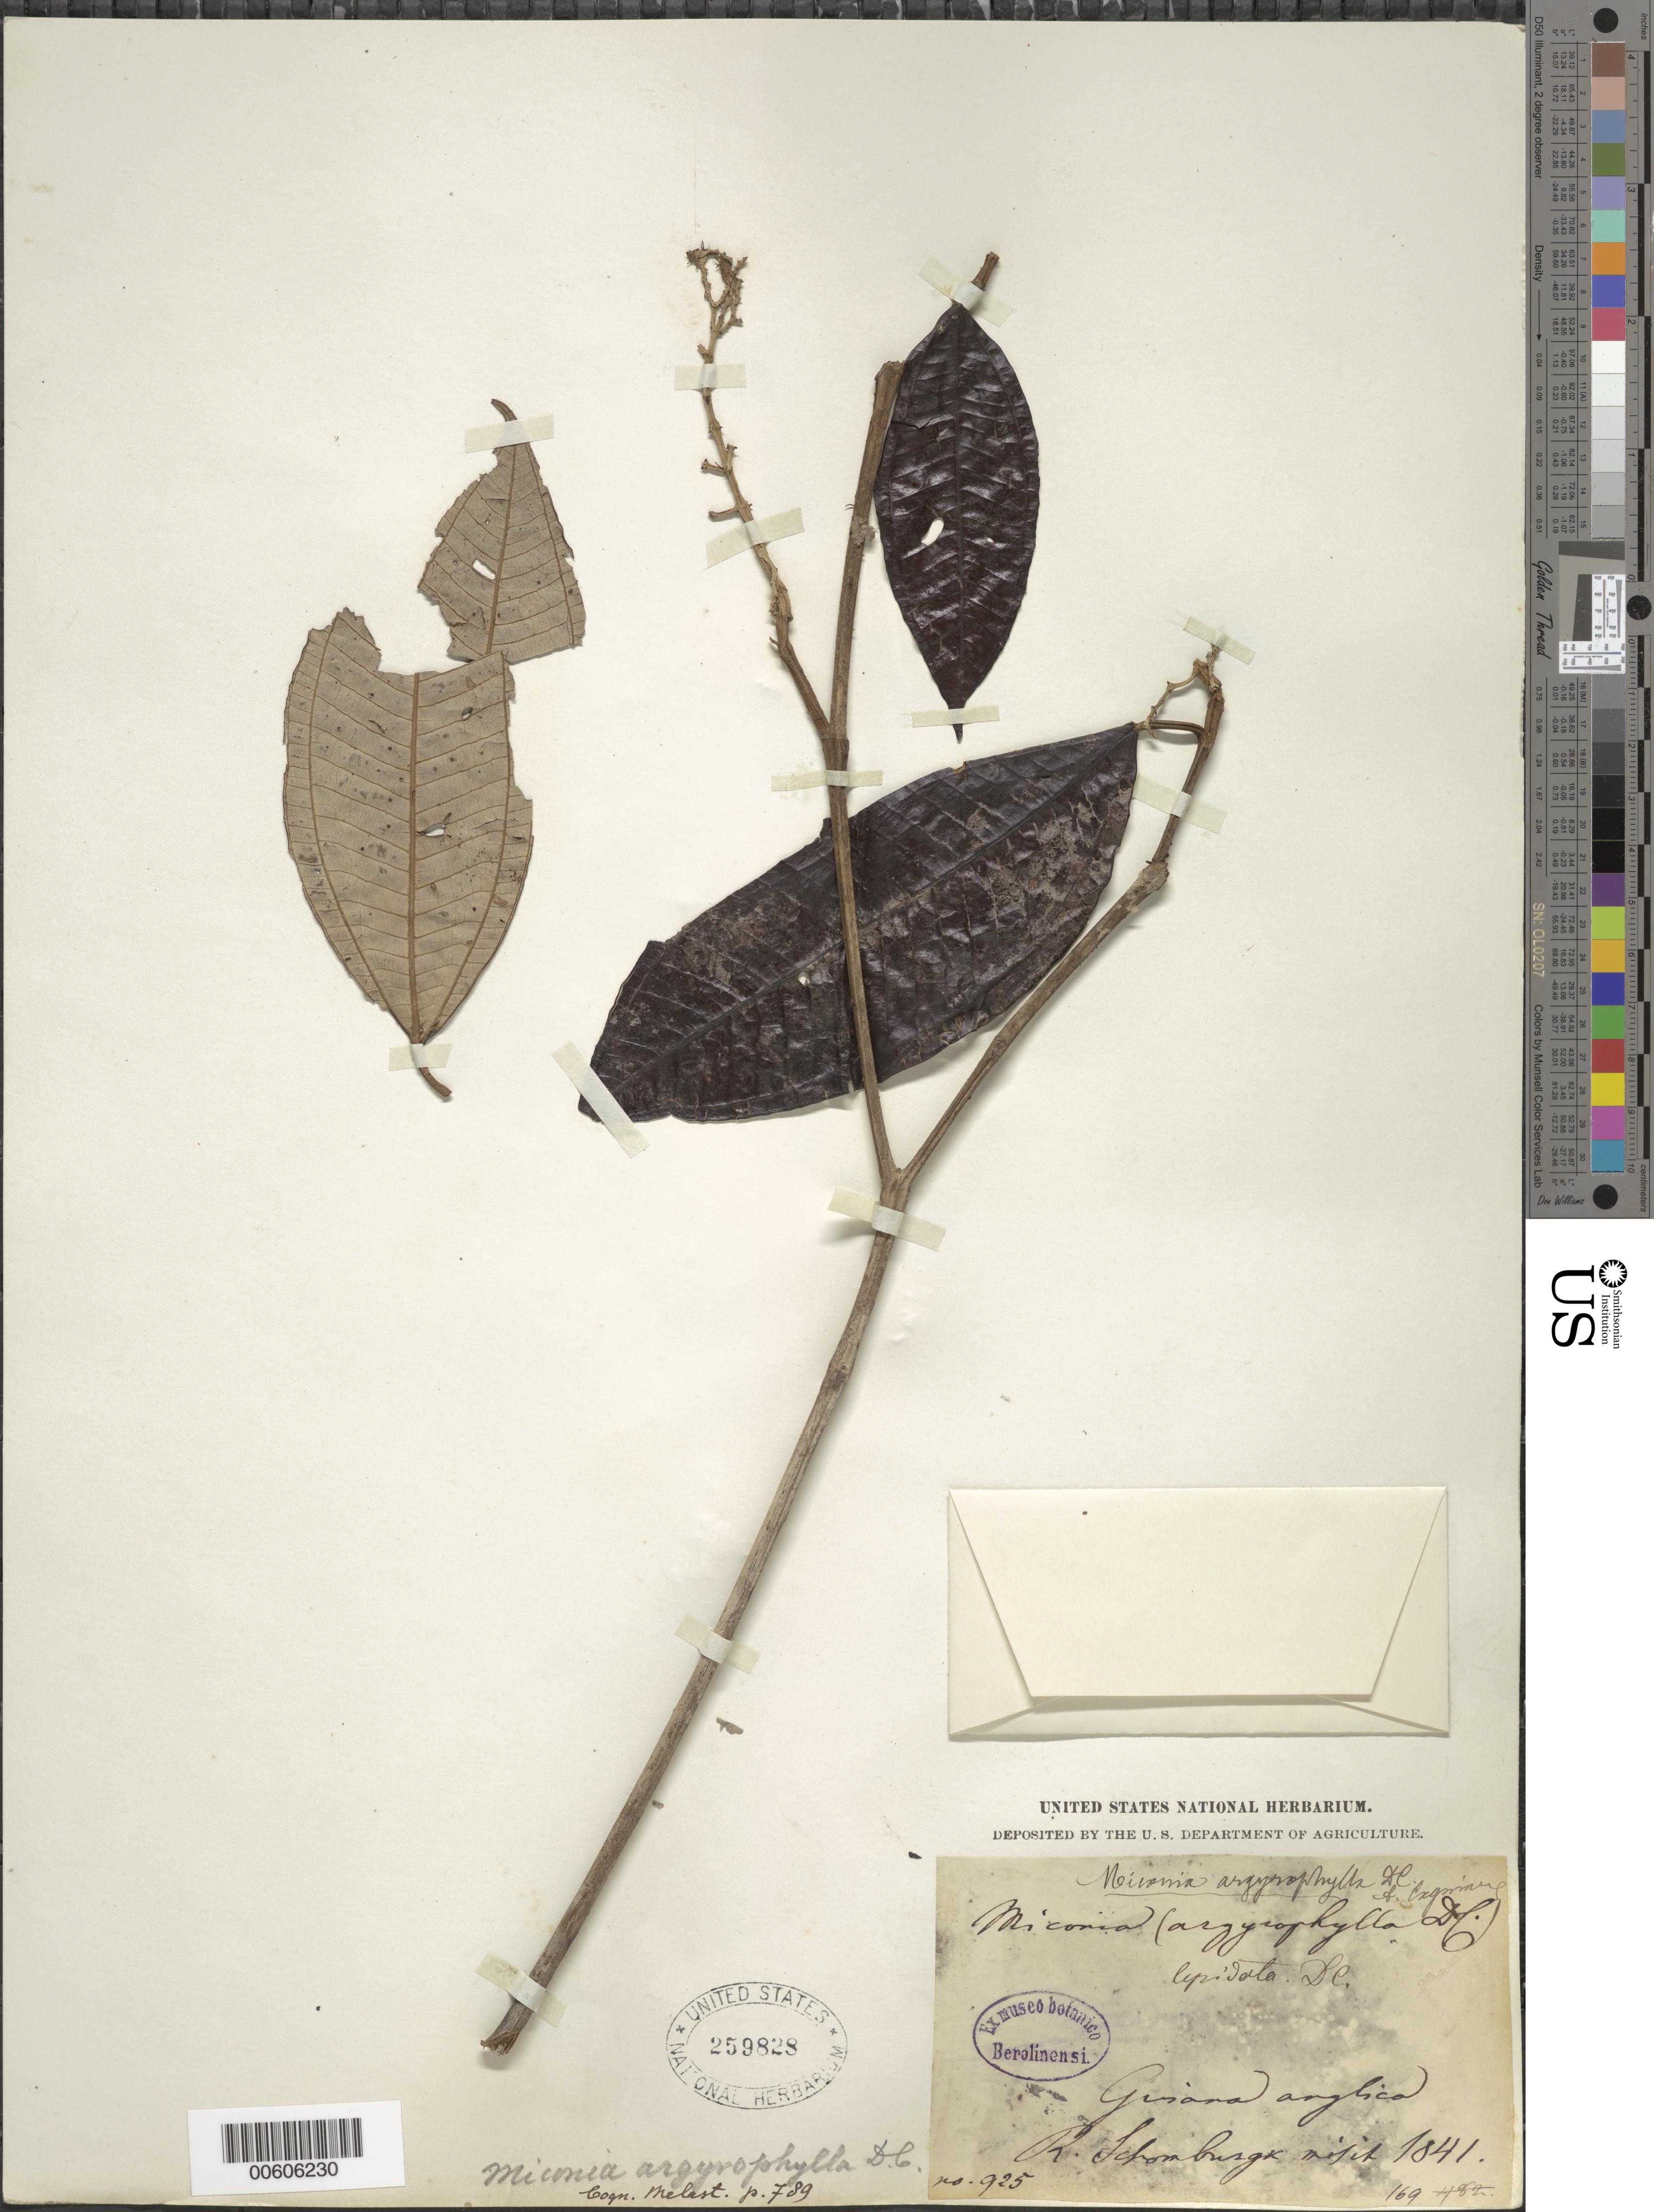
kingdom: Plantae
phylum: Tracheophyta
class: Magnoliopsida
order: Myrtales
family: Melastomataceae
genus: Miconia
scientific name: Miconia argyrophylla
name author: DC.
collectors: R. H. Schomburgk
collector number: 925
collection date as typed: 1841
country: Guyana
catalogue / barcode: US 259828